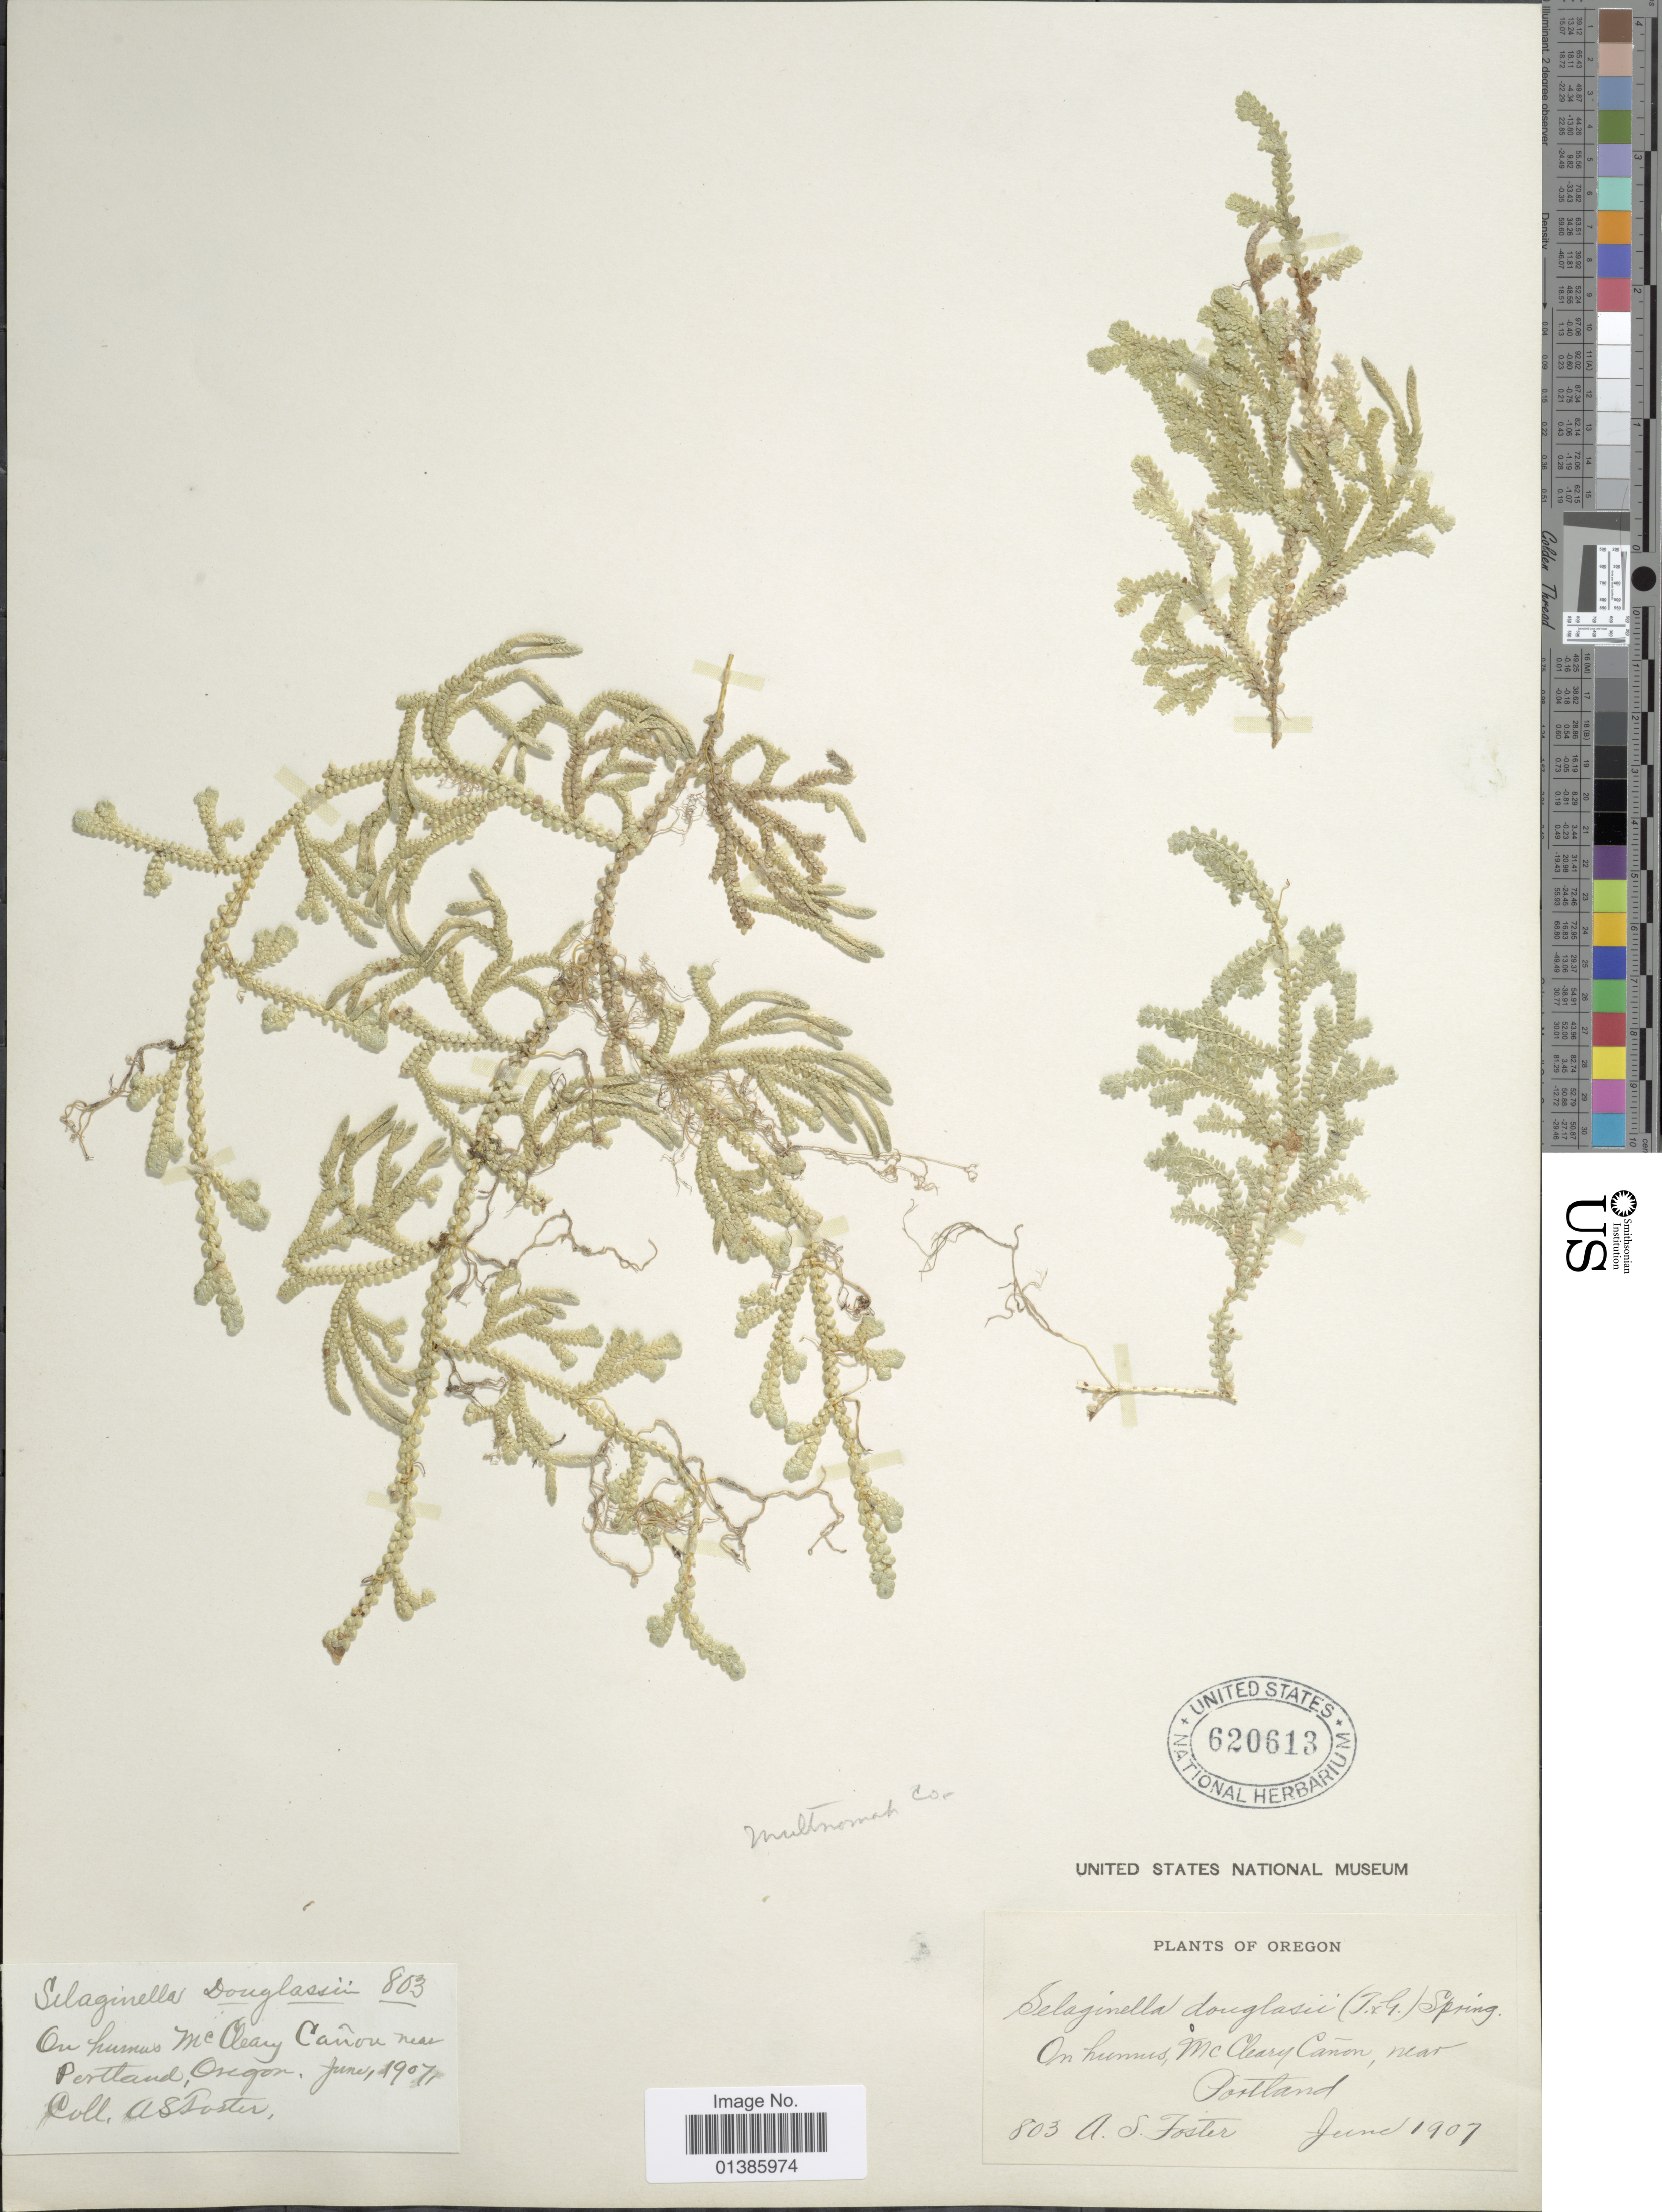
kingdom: Plantae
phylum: Tracheophyta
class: Lycopodiopsida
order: Selaginellales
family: Selaginellaceae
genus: Selaginella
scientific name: Selaginella douglasii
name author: (Hook. & Grev.) Spring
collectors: A. S. Foster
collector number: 803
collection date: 1907-06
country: United States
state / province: Oregon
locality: On humus Mc Cleary Cañon near Portland.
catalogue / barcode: US 620613